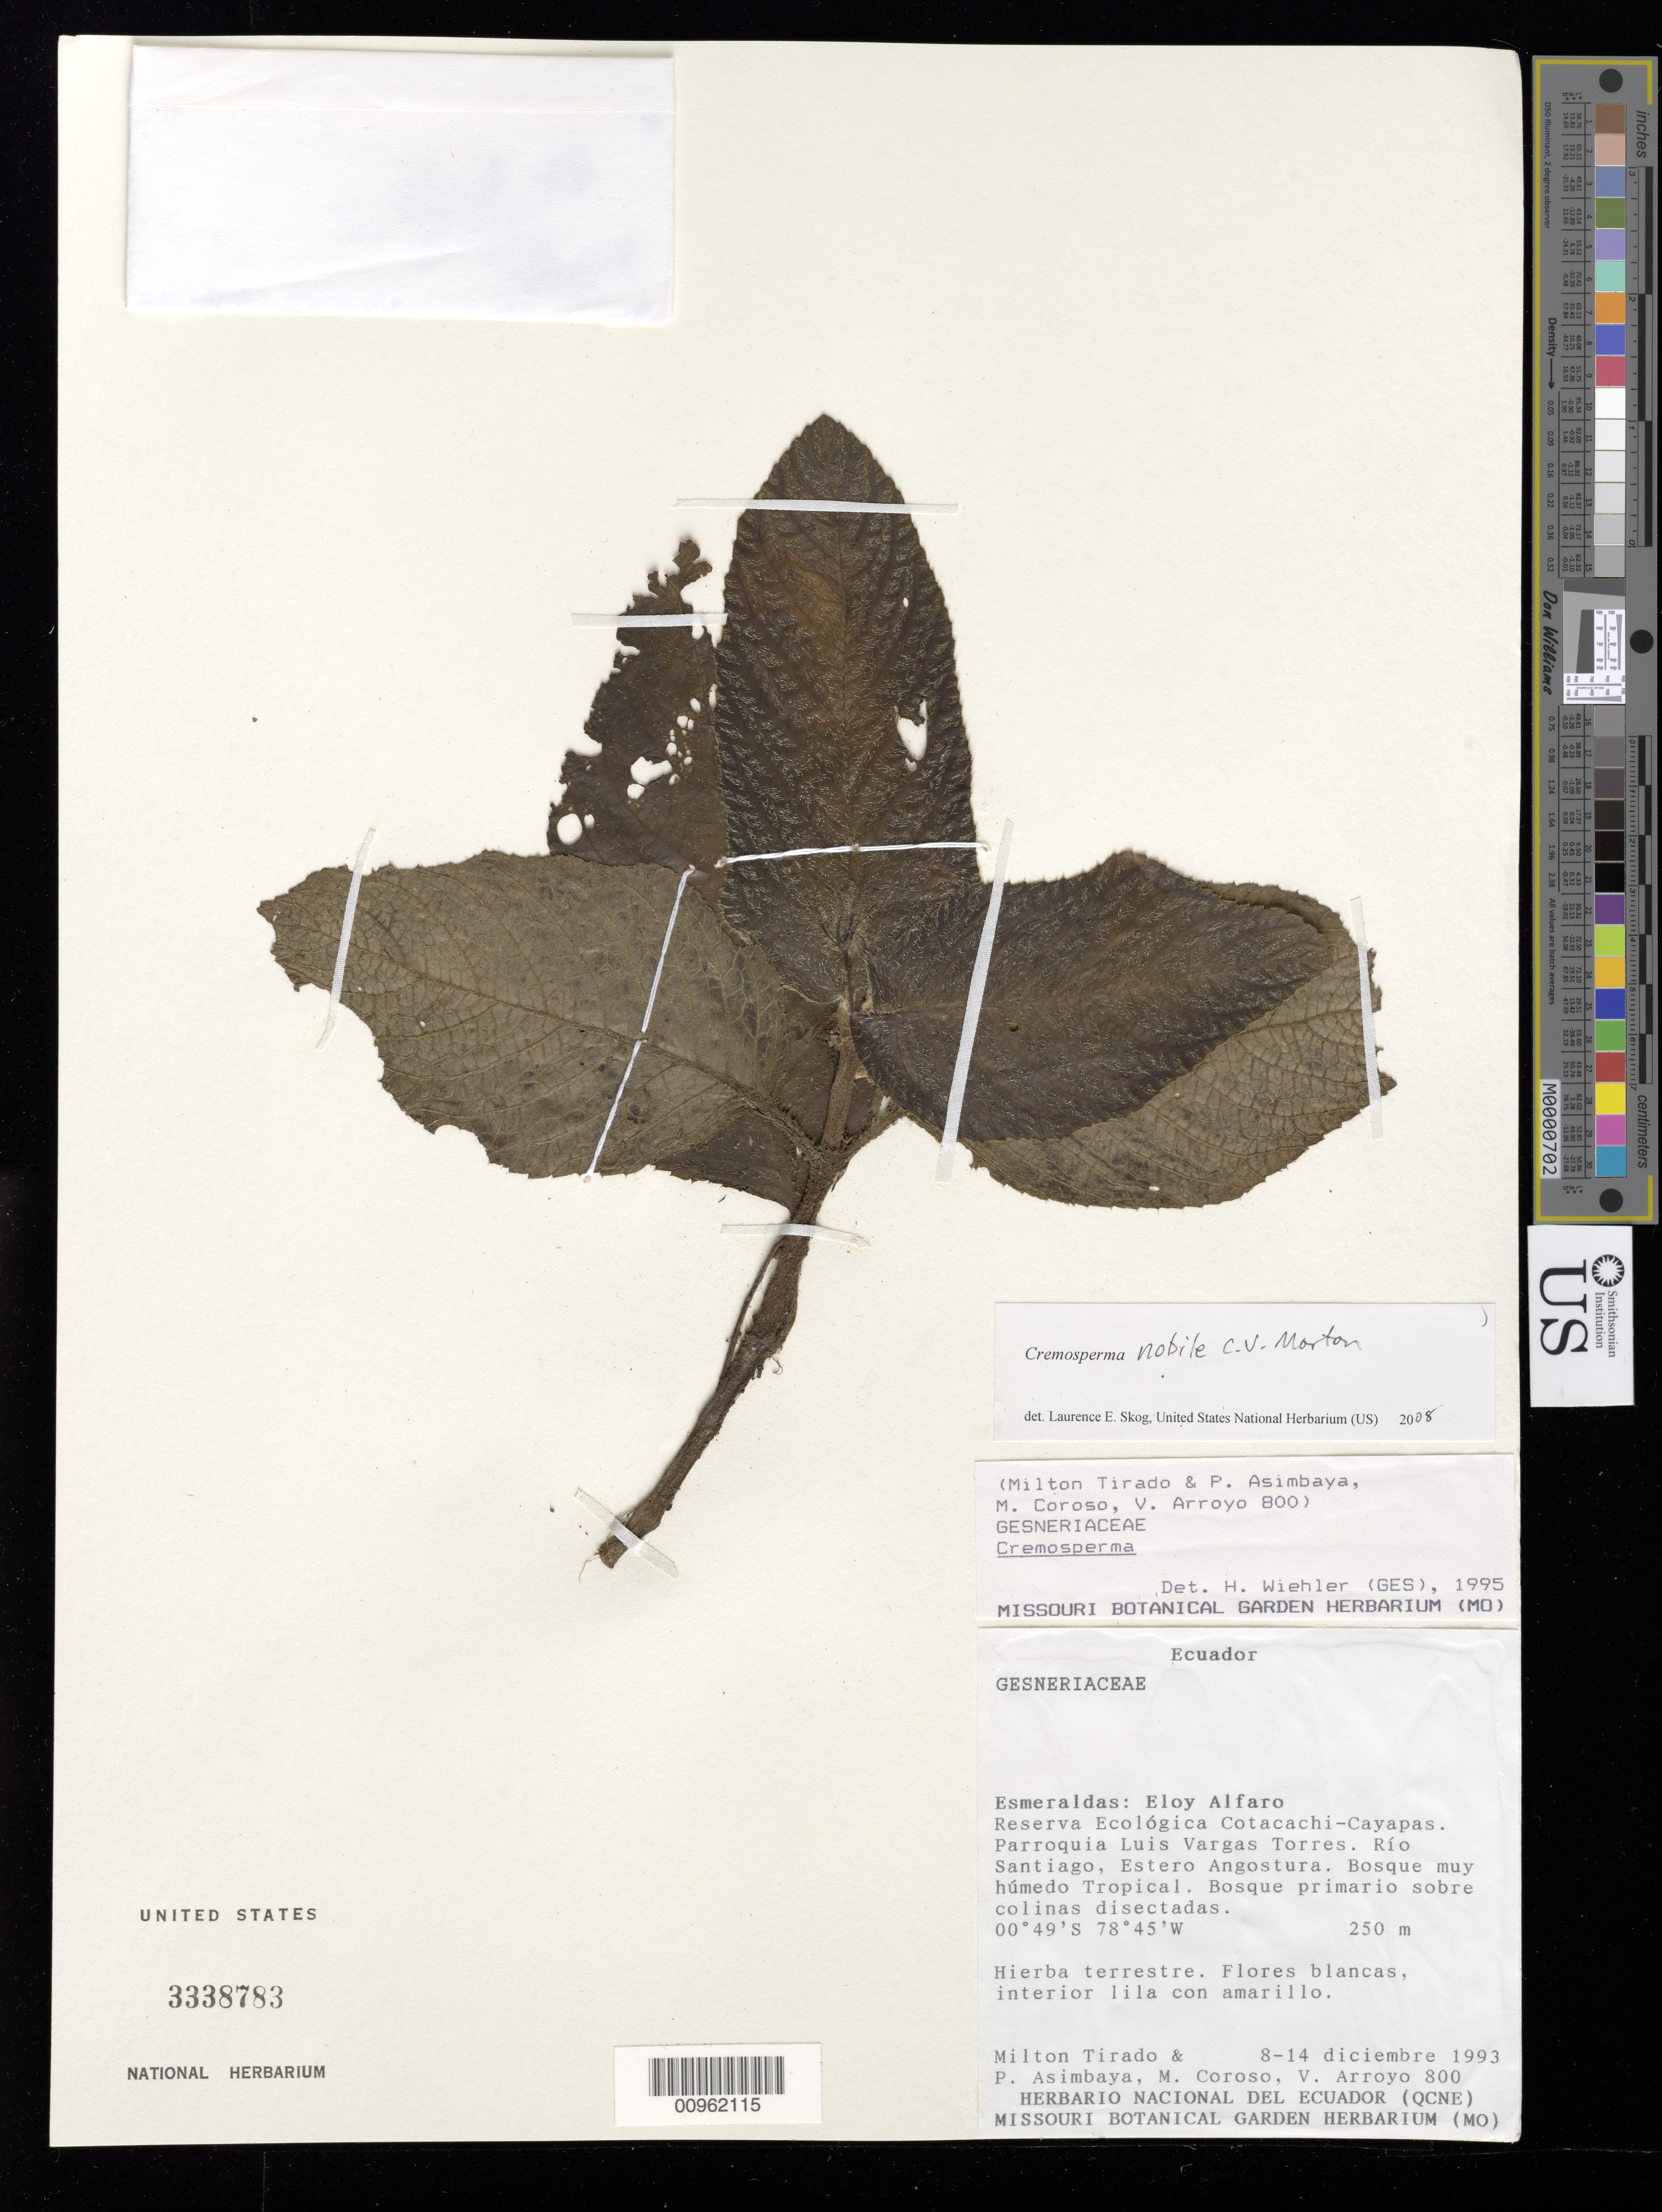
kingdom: Plantae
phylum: Tracheophyta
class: Magnoliopsida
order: Lamiales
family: Gesneriaceae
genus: Cremosperma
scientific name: Cremosperma nobile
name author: C.V. Morton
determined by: Skog, Laurence E.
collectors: M. Tirado, P. Asimbaya, M. Coroso & J. Arroyo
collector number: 800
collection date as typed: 8-14 Dec 1993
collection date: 1993-12-08/1993-12-14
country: Ecuador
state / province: Esmeraldas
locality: Eloy Alfaro. Reserva Ecológica Cotacachi - Cayapas. Parroquia Luis Vargas Torres. Río Santiago, Estero Angostura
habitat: Bosque muy húmedo Tropical. Bosque primario sobre colinas disectadas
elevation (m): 250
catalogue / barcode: US 3338783